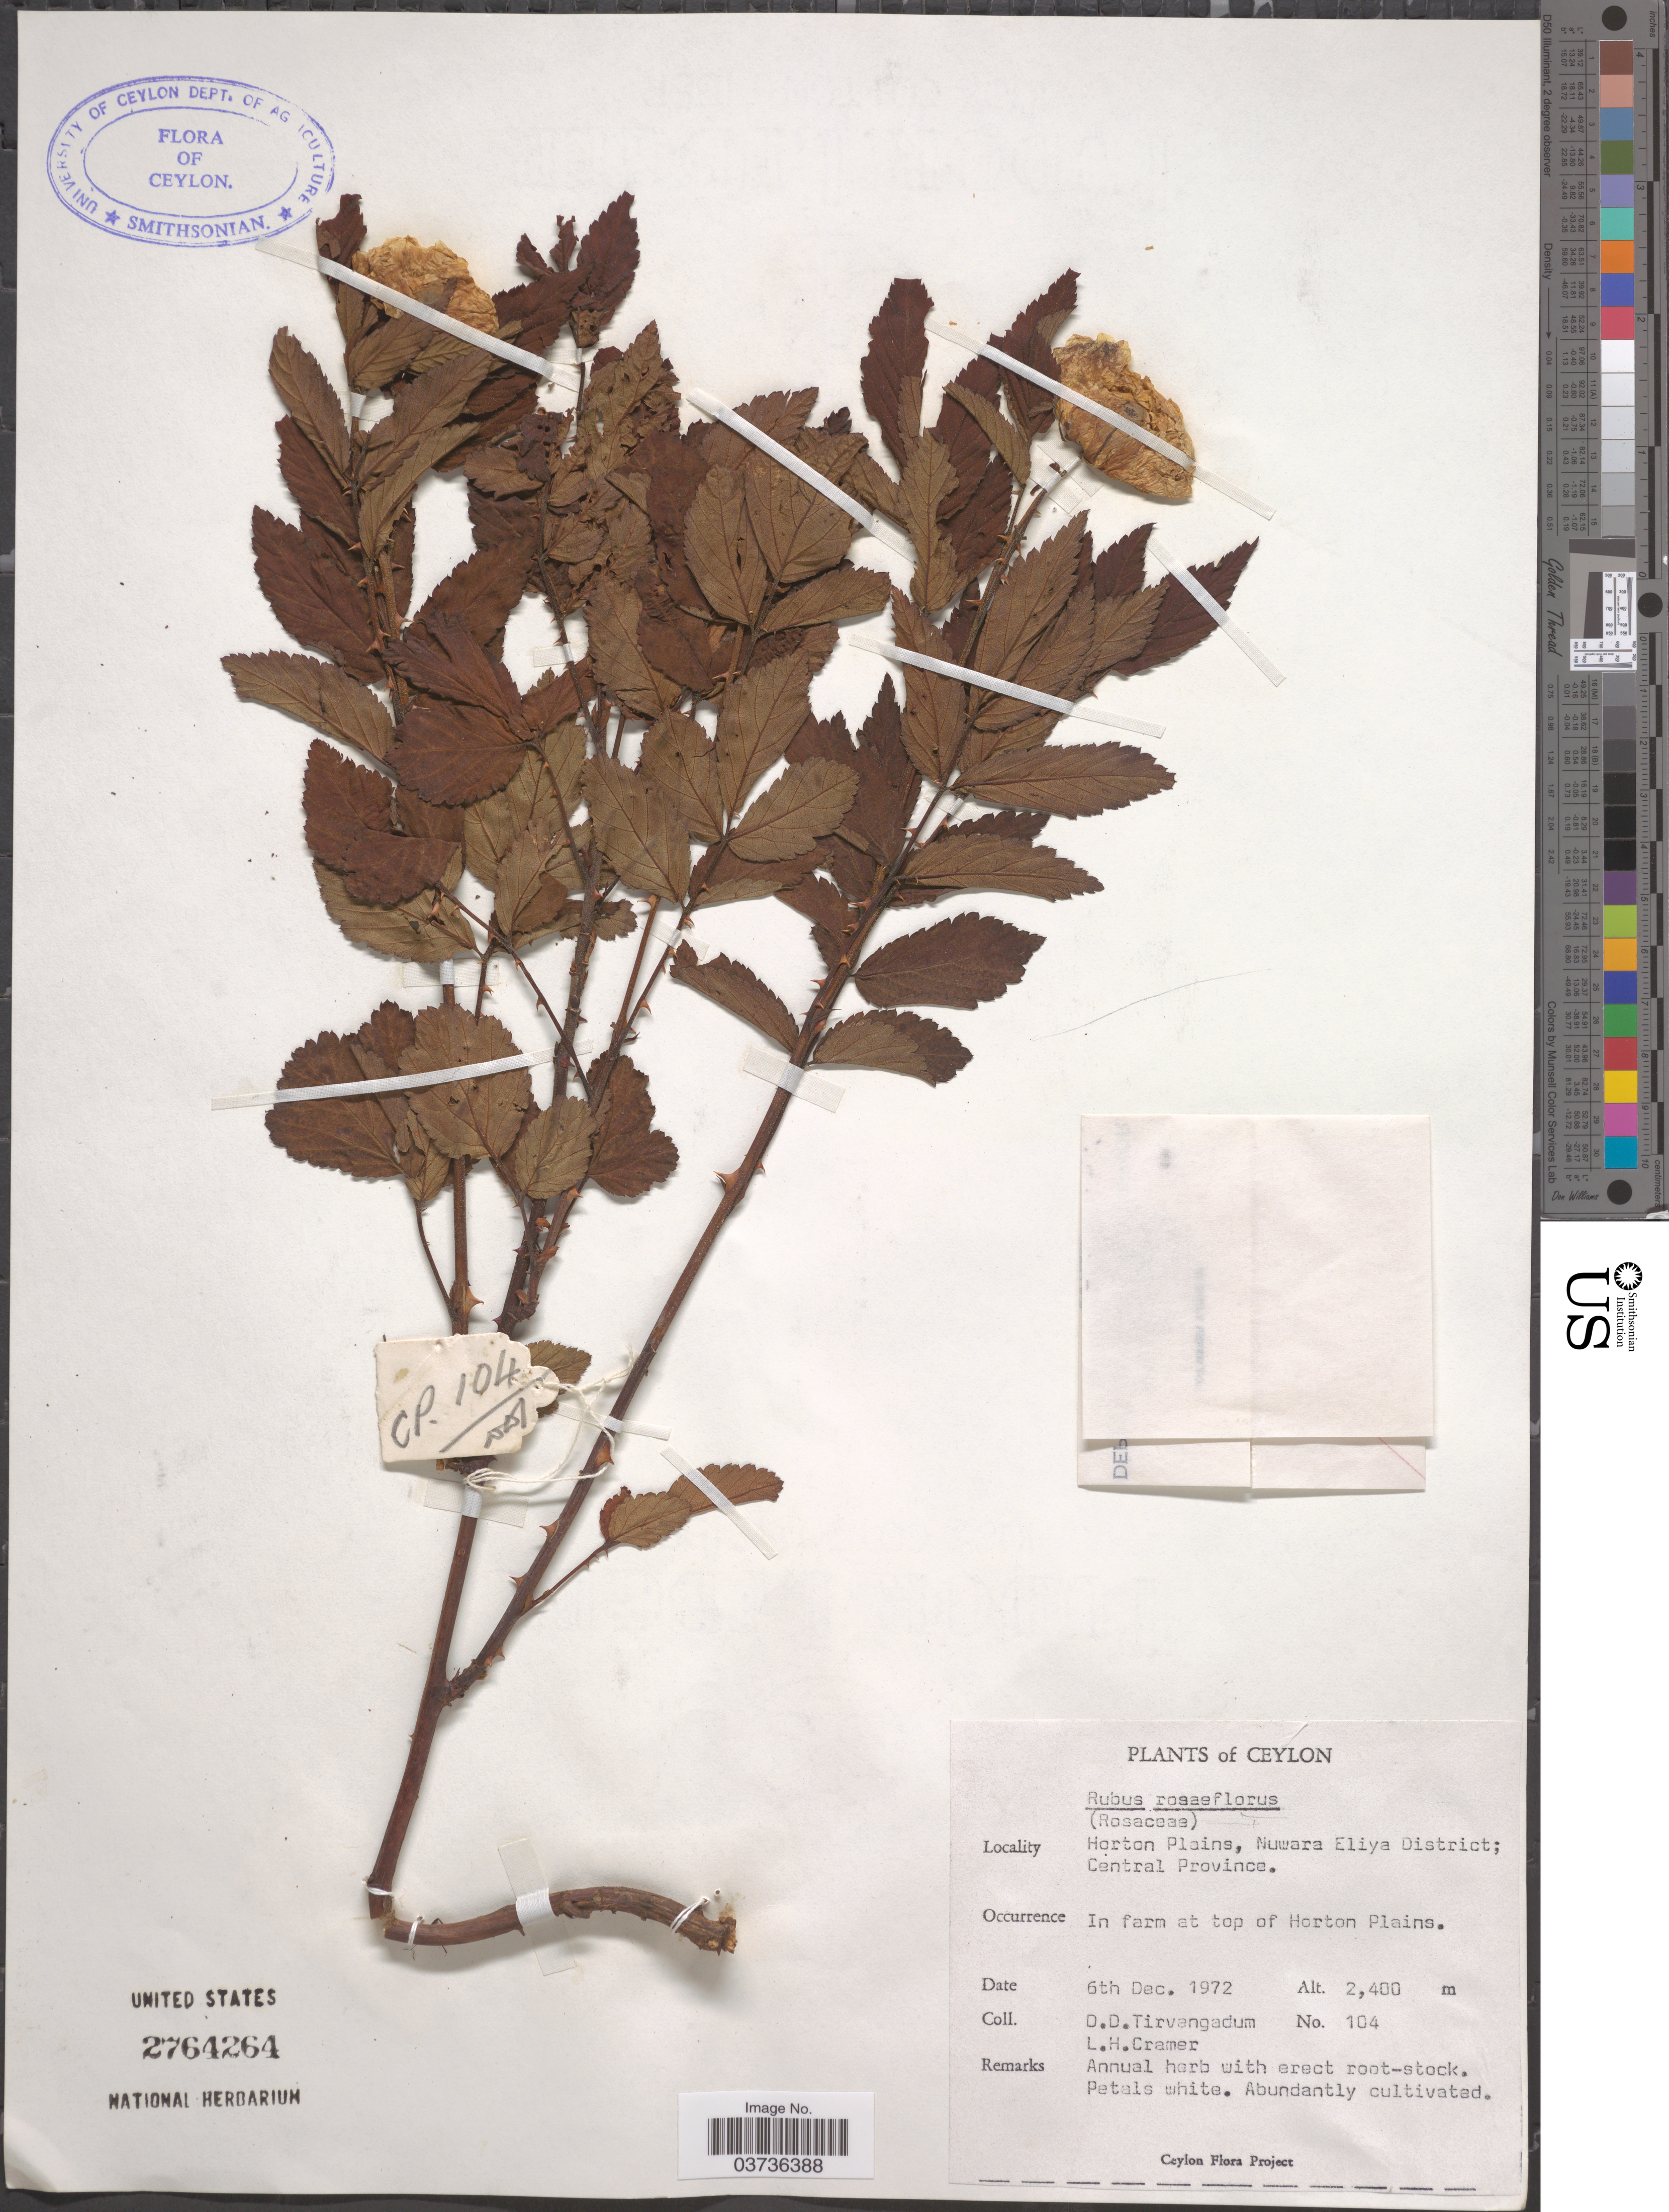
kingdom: Plantae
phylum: Tracheophyta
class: Magnoliopsida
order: Rosales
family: Rosaceae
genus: Rubus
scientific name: Rubus rosaefolius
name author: Sm.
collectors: D. Tirvengadum & L. H. Cramer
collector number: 104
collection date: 1972-12-06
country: Sri Lanka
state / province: Central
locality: Ceylon. Horton Plains, Nuwara Eliya District. In farm at top of Horton Plains.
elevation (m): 2400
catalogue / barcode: US 2764264